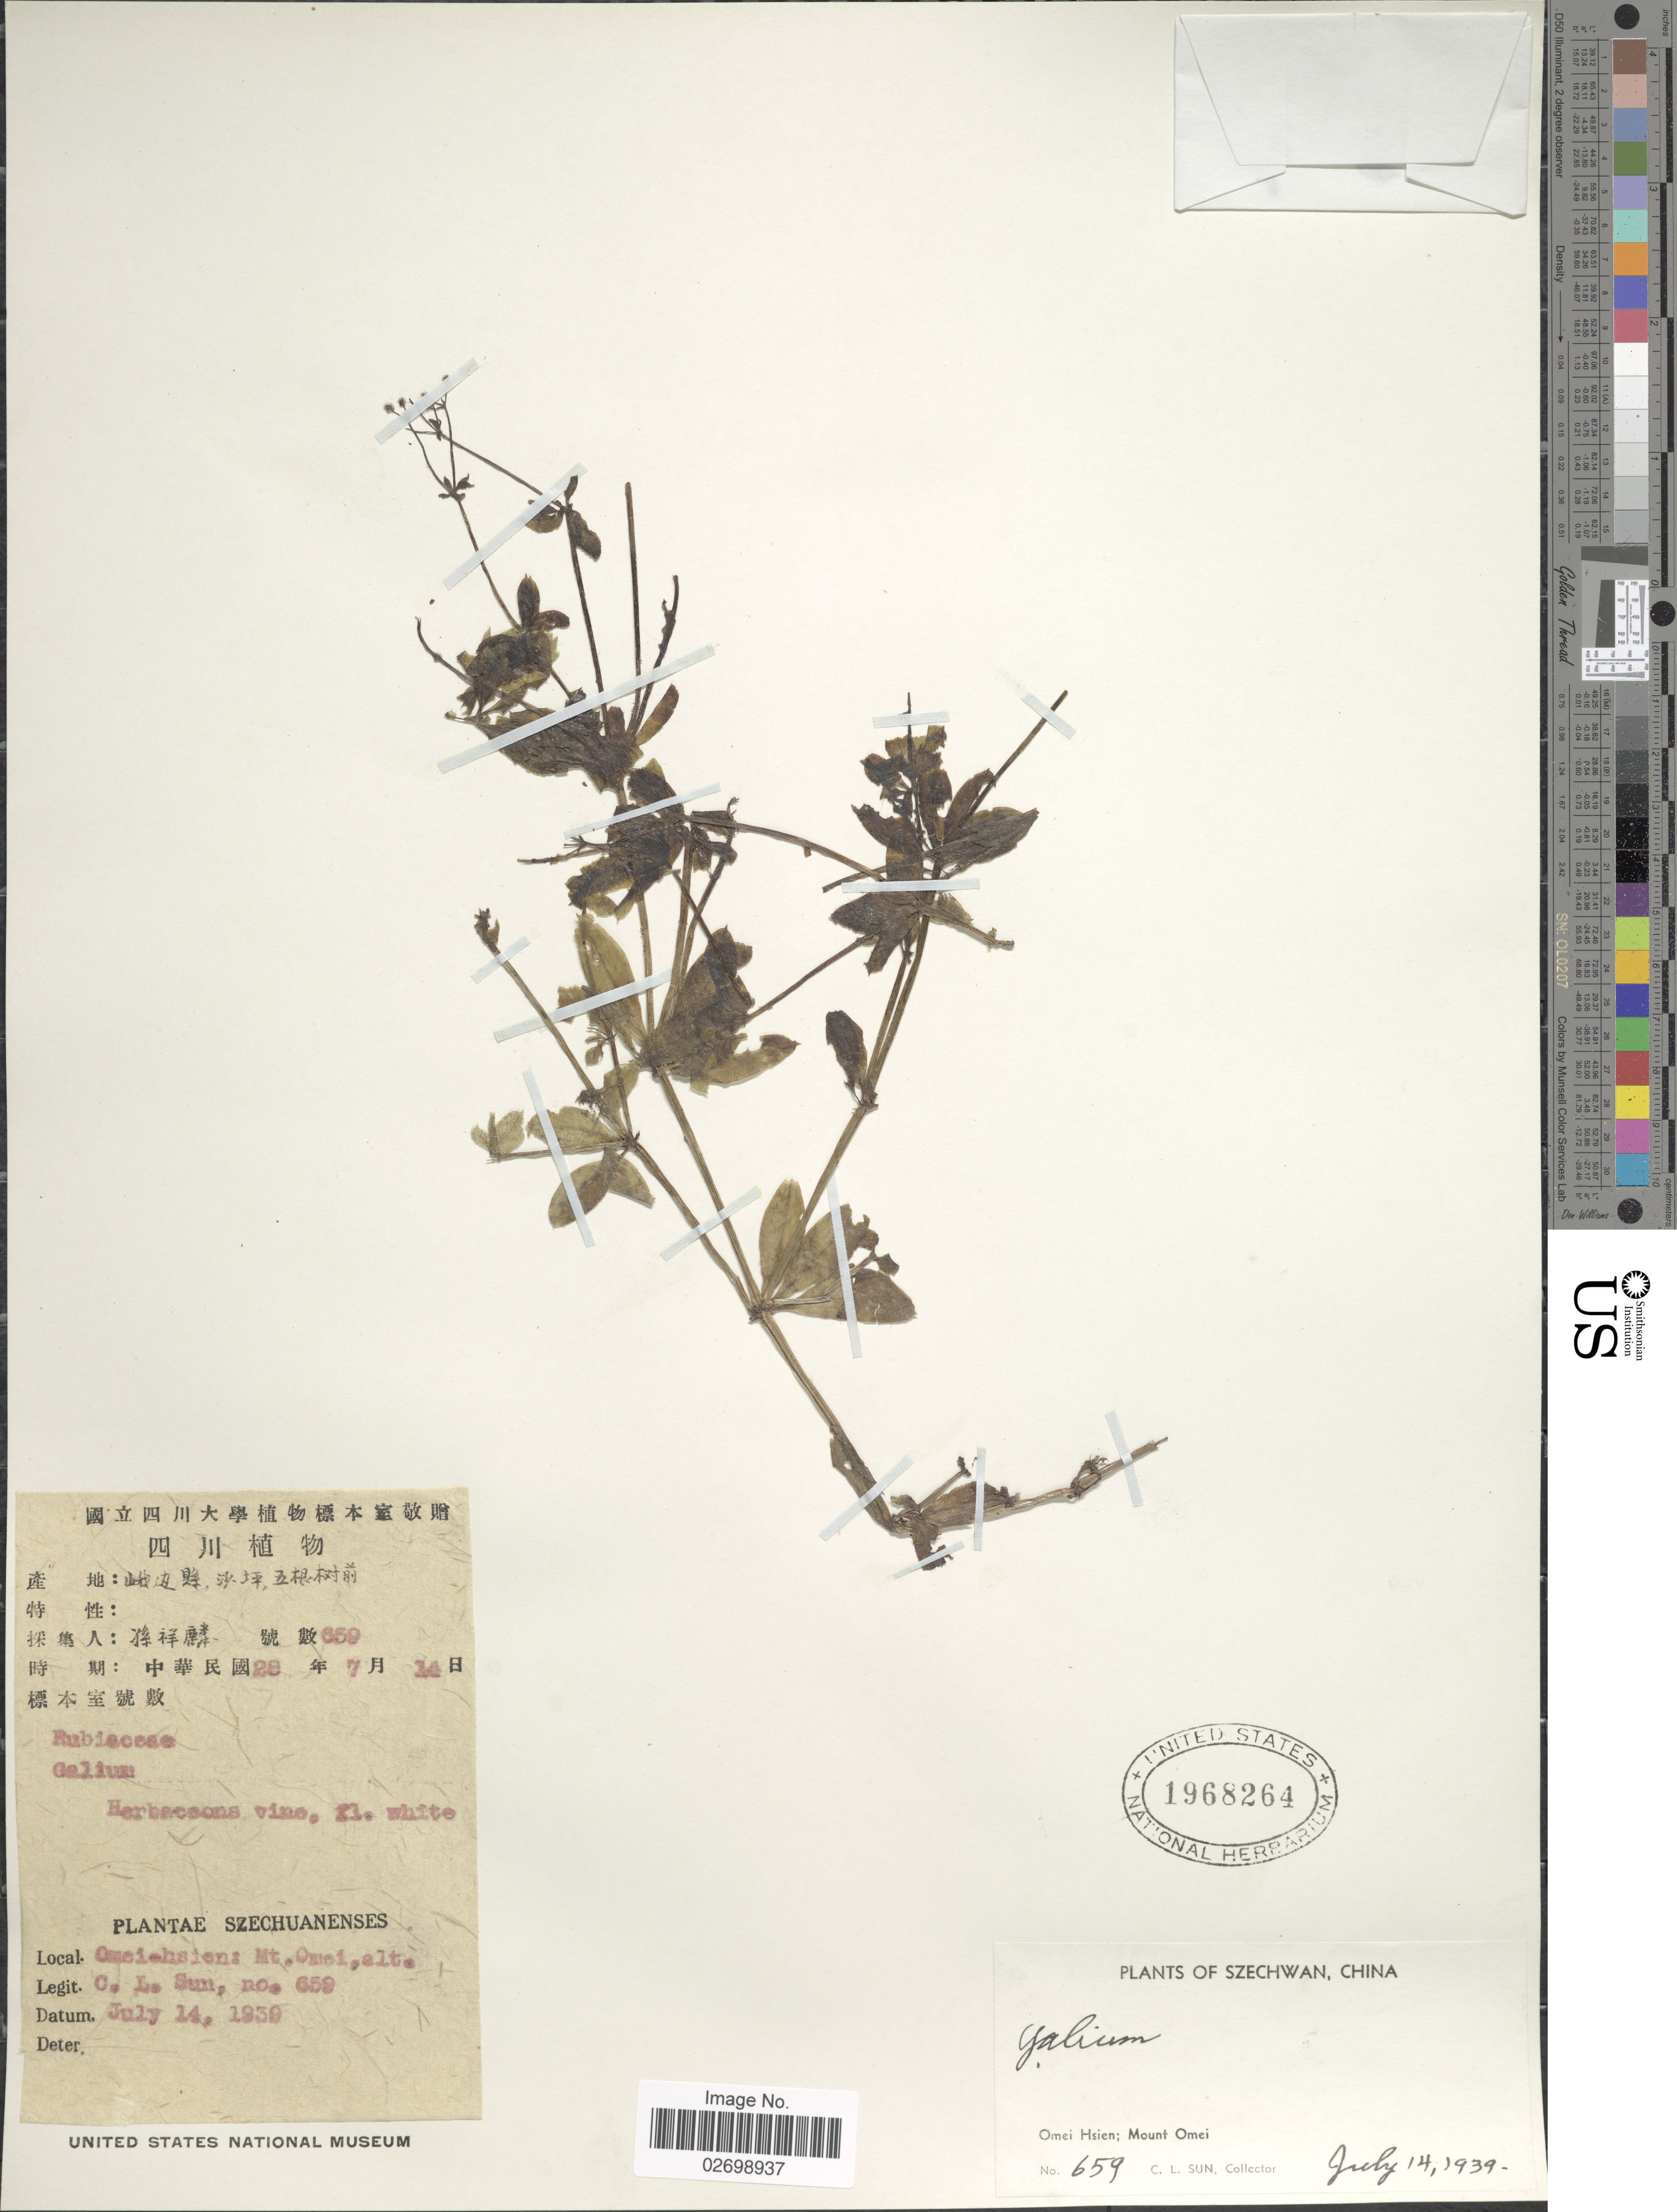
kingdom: Plantae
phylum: Tracheophyta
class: Magnoliopsida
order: Gentianales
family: Rubiaceae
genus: Galium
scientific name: Galium sp.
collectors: C. Sun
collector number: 659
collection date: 1939-07-14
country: China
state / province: Sichuan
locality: Szechwan. Omei Hsien: Mount Omei.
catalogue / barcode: US 1968264